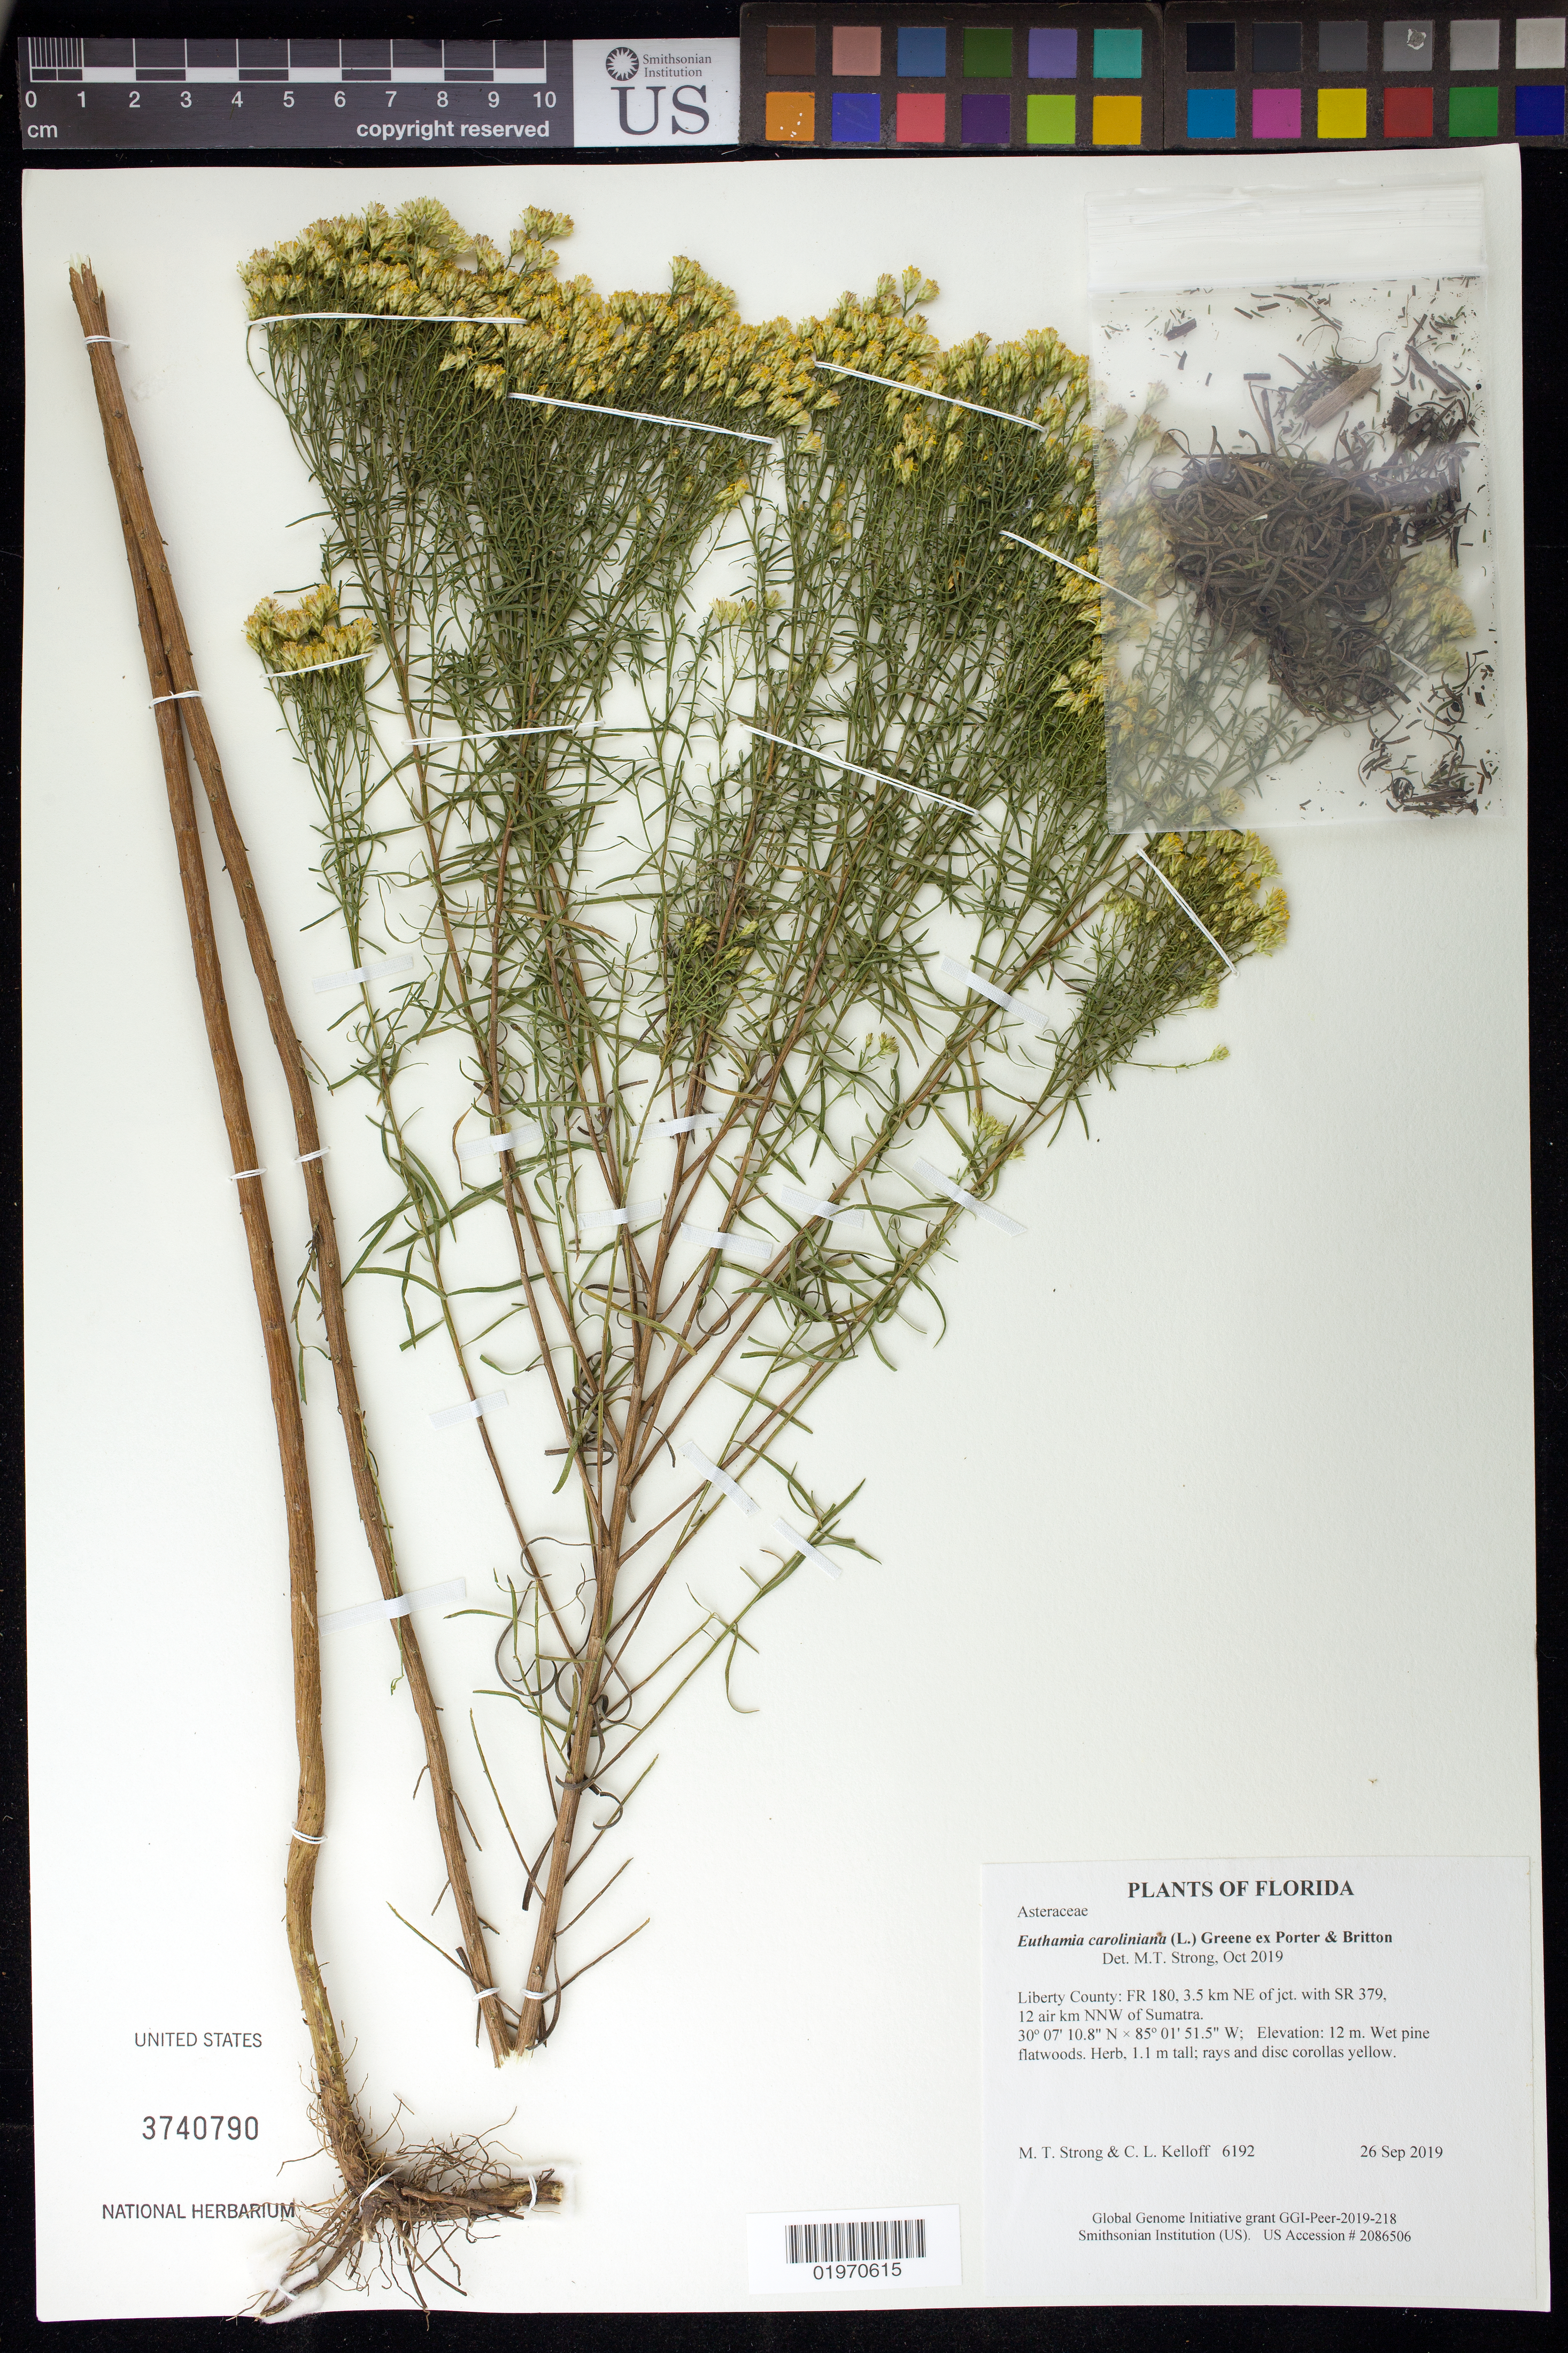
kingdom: Plantae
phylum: Tracheophyta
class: Magnoliopsida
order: Asterales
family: Asteraceae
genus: Euthamia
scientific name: Euthamia caroliniana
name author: (L.) Greene ex Porter & Britton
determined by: Strong, Mark T., (BOT), Smithsonian Institution - National Museum of Natural History (UNITED STATES)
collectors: M. T. Strong & C. L. Kelloff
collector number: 6192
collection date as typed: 26 Sep 2019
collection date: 2019-09-26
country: United States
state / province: Florida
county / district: Liberty County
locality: FR 180, 3.5 km NE of jct. with SR 379, 12 air km NNW of Sumatra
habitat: Wet pine flatwoods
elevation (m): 12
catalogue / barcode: US 3740790